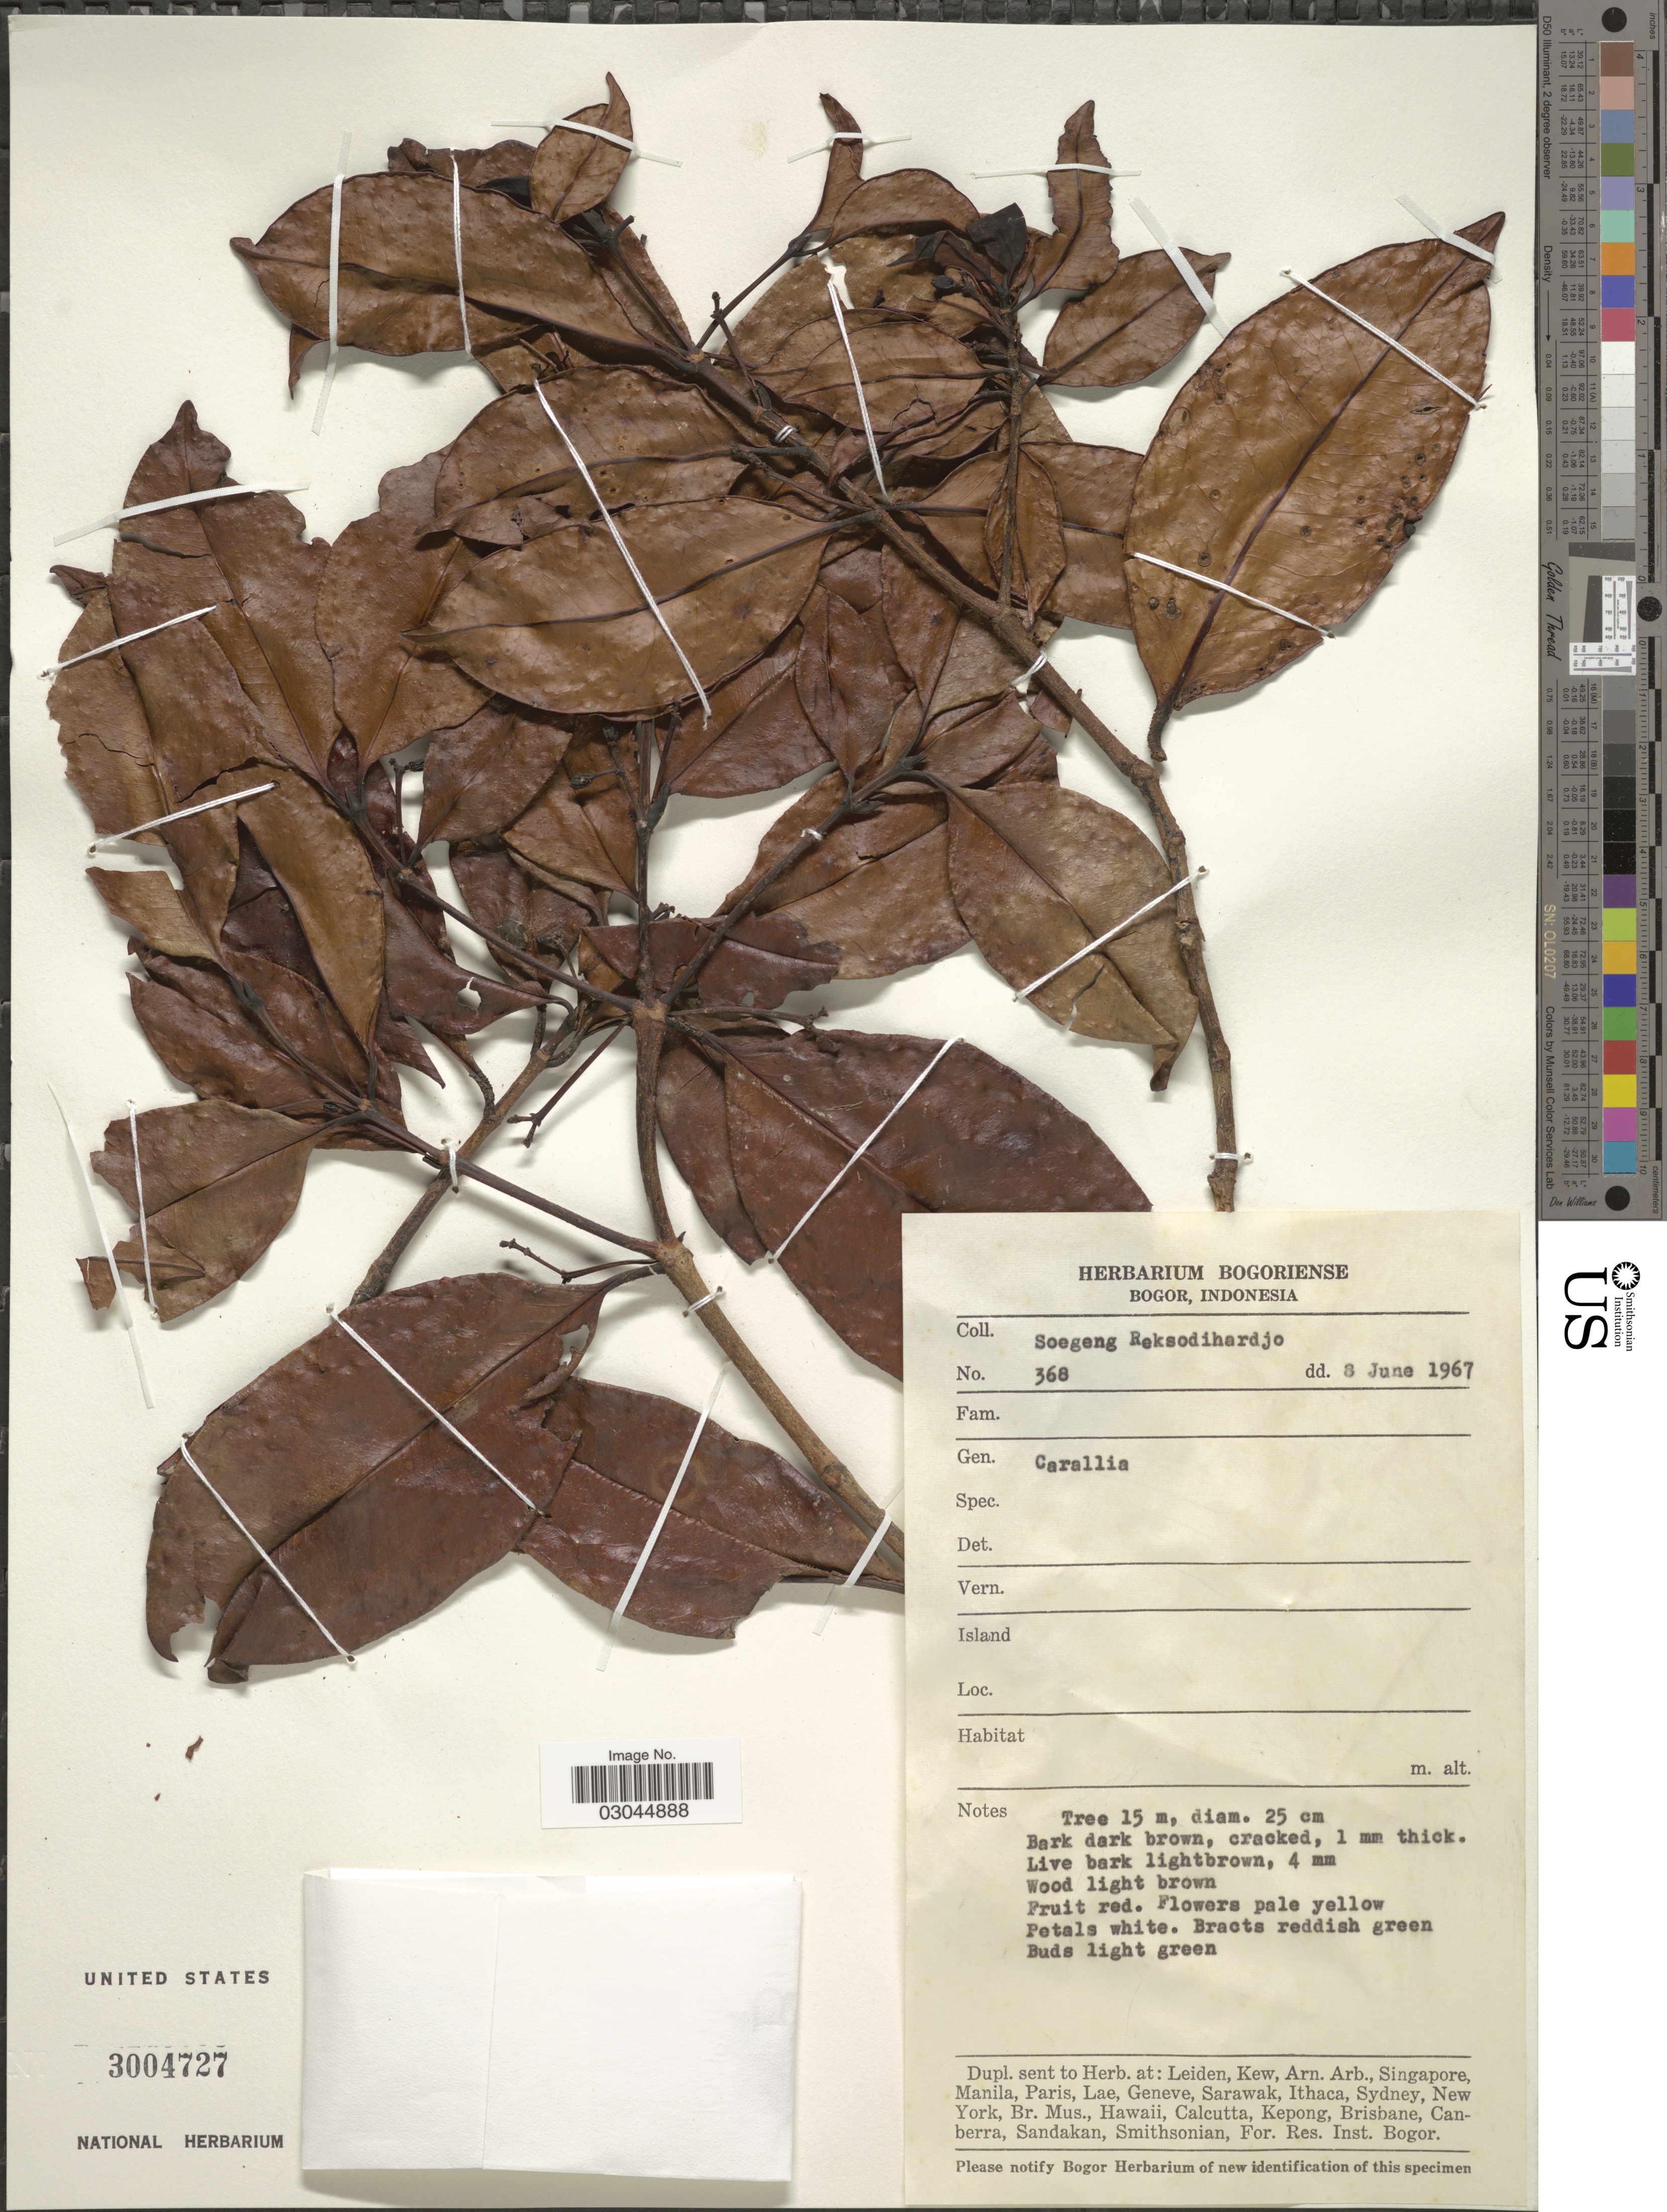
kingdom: Plantae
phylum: Tracheophyta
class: Magnoliopsida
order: Malpighiales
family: Rhizophoraceae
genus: Carallia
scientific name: Carallia sp.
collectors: S. Reksodihardjo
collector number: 368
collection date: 1967-06-08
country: Indonesia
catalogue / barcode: US 3004727